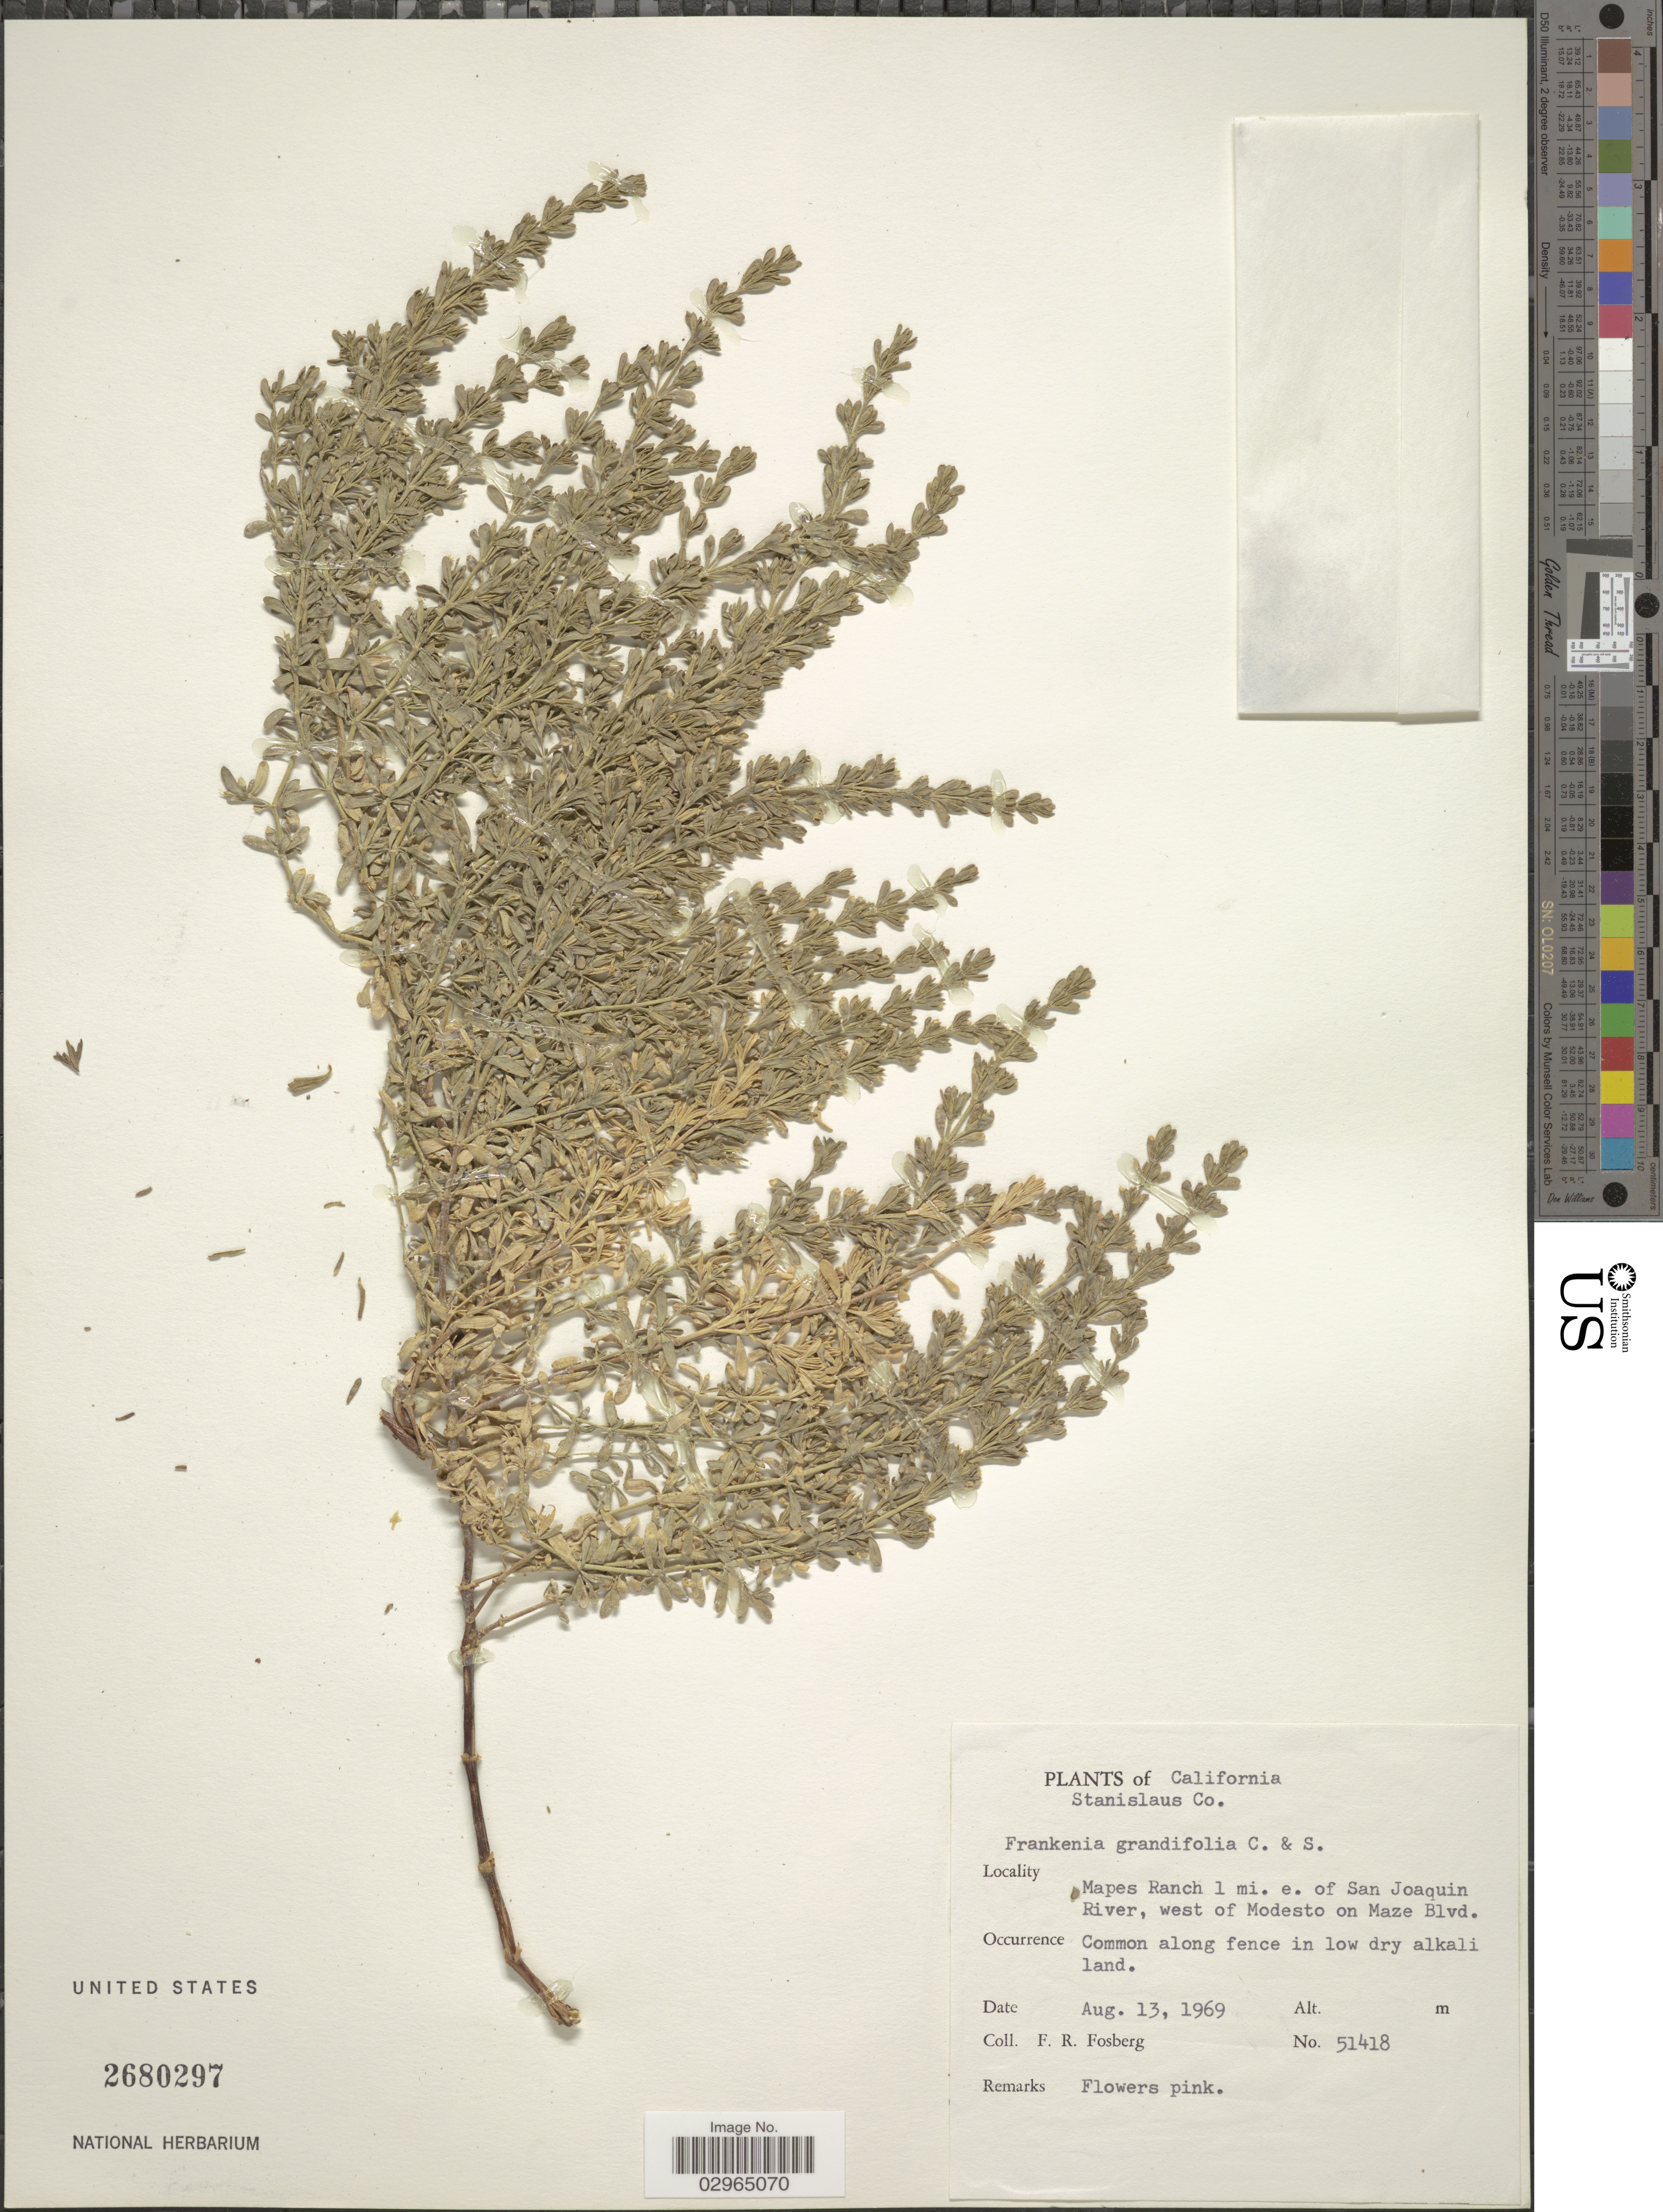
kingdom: Plantae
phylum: Tracheophyta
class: Magnoliopsida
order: Caryophyllales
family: Frankeniaceae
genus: Frankenia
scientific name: Frankenia salina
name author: (Molina) I.M. Johnst.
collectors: F. R. Fosberg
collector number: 51418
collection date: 1969-08-13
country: United States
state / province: California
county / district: Stanislaus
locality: Stanislaus Co. Mapes Ranch 1 mi. e. of San Joaquin River, west of Modesto on Maze Blvd.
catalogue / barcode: US 2680297